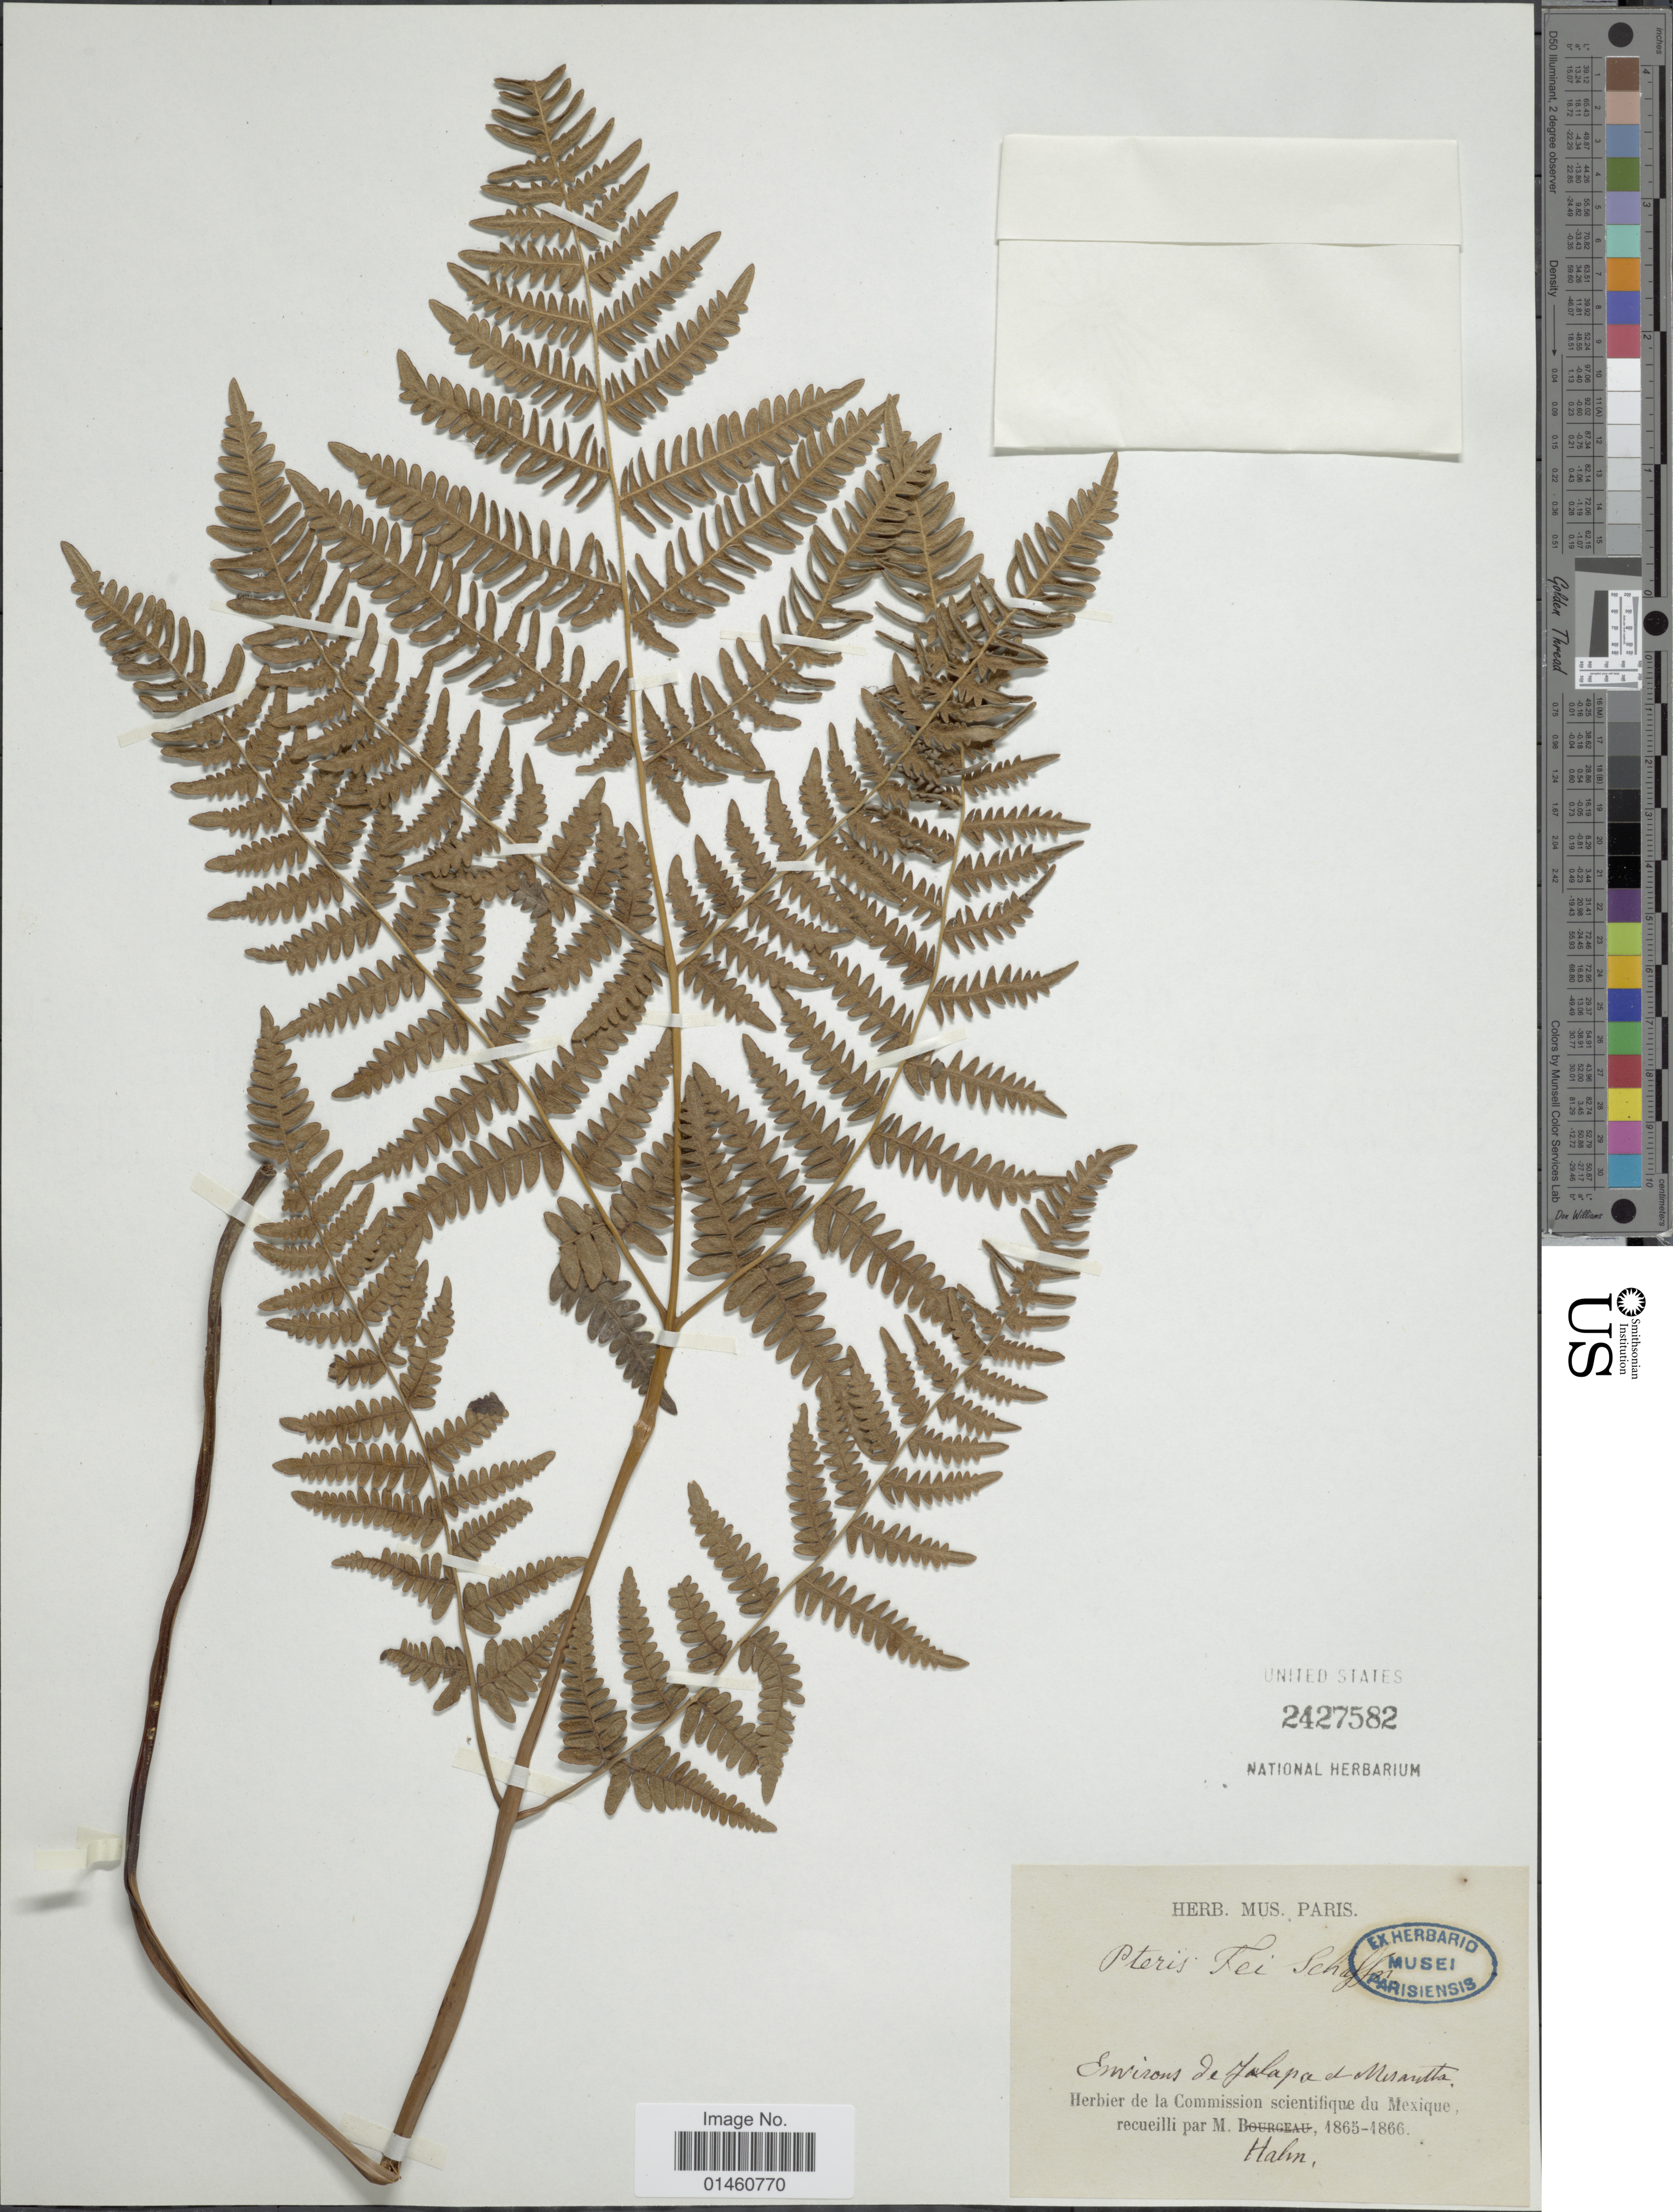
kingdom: Plantae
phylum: Tracheophyta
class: Polypodiopsida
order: Polypodiales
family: Dennstaedtiaceae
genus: Pteridium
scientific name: Pteridium aquilinum var. feei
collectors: M. Hahn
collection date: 1865/1866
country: Guatemala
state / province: Jalapa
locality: Environs de Jalapa et Nisautta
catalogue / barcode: US 2427582